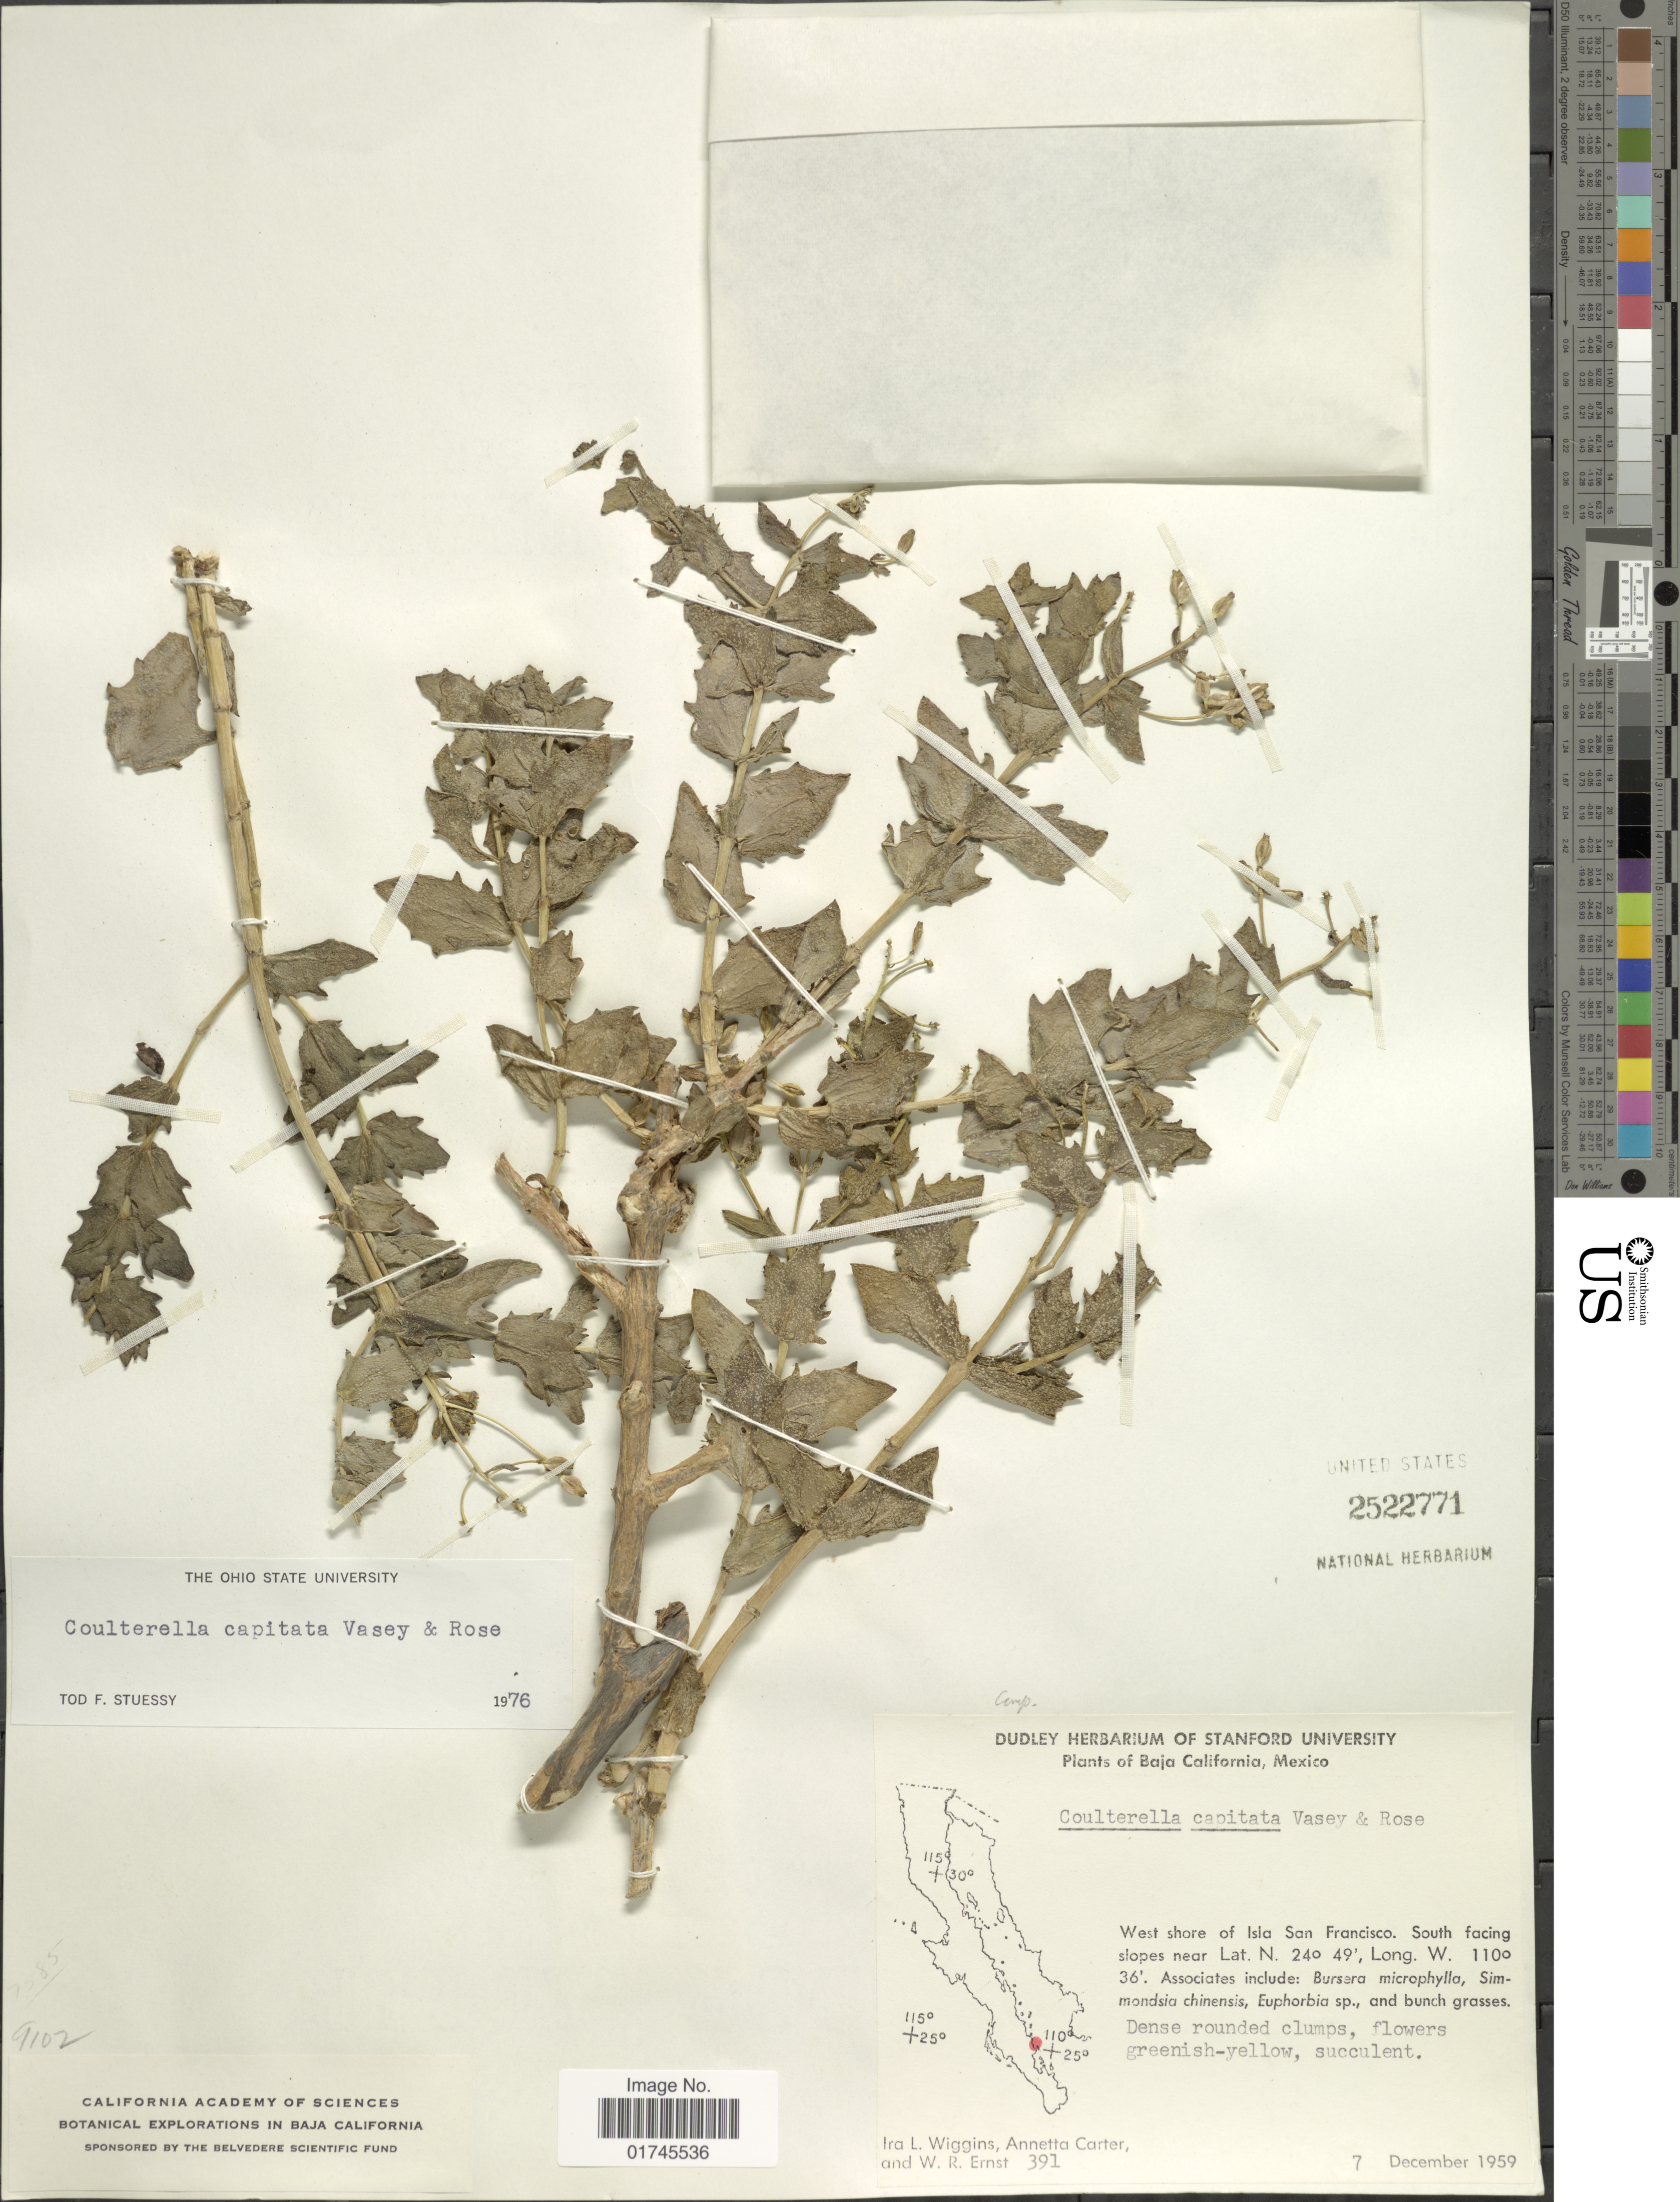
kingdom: Plantae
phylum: Tracheophyta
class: Magnoliopsida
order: Asterales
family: Asteraceae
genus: Coulterella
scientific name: Coulterella capitata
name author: Vasey & Rose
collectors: I. L. Wiggins, A. Carter & W. R. Ernst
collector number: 391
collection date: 1959-12-07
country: Mexico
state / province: Baja California Sur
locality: West shore of Isla San Francisco. South facing slopes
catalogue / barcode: US 2522771